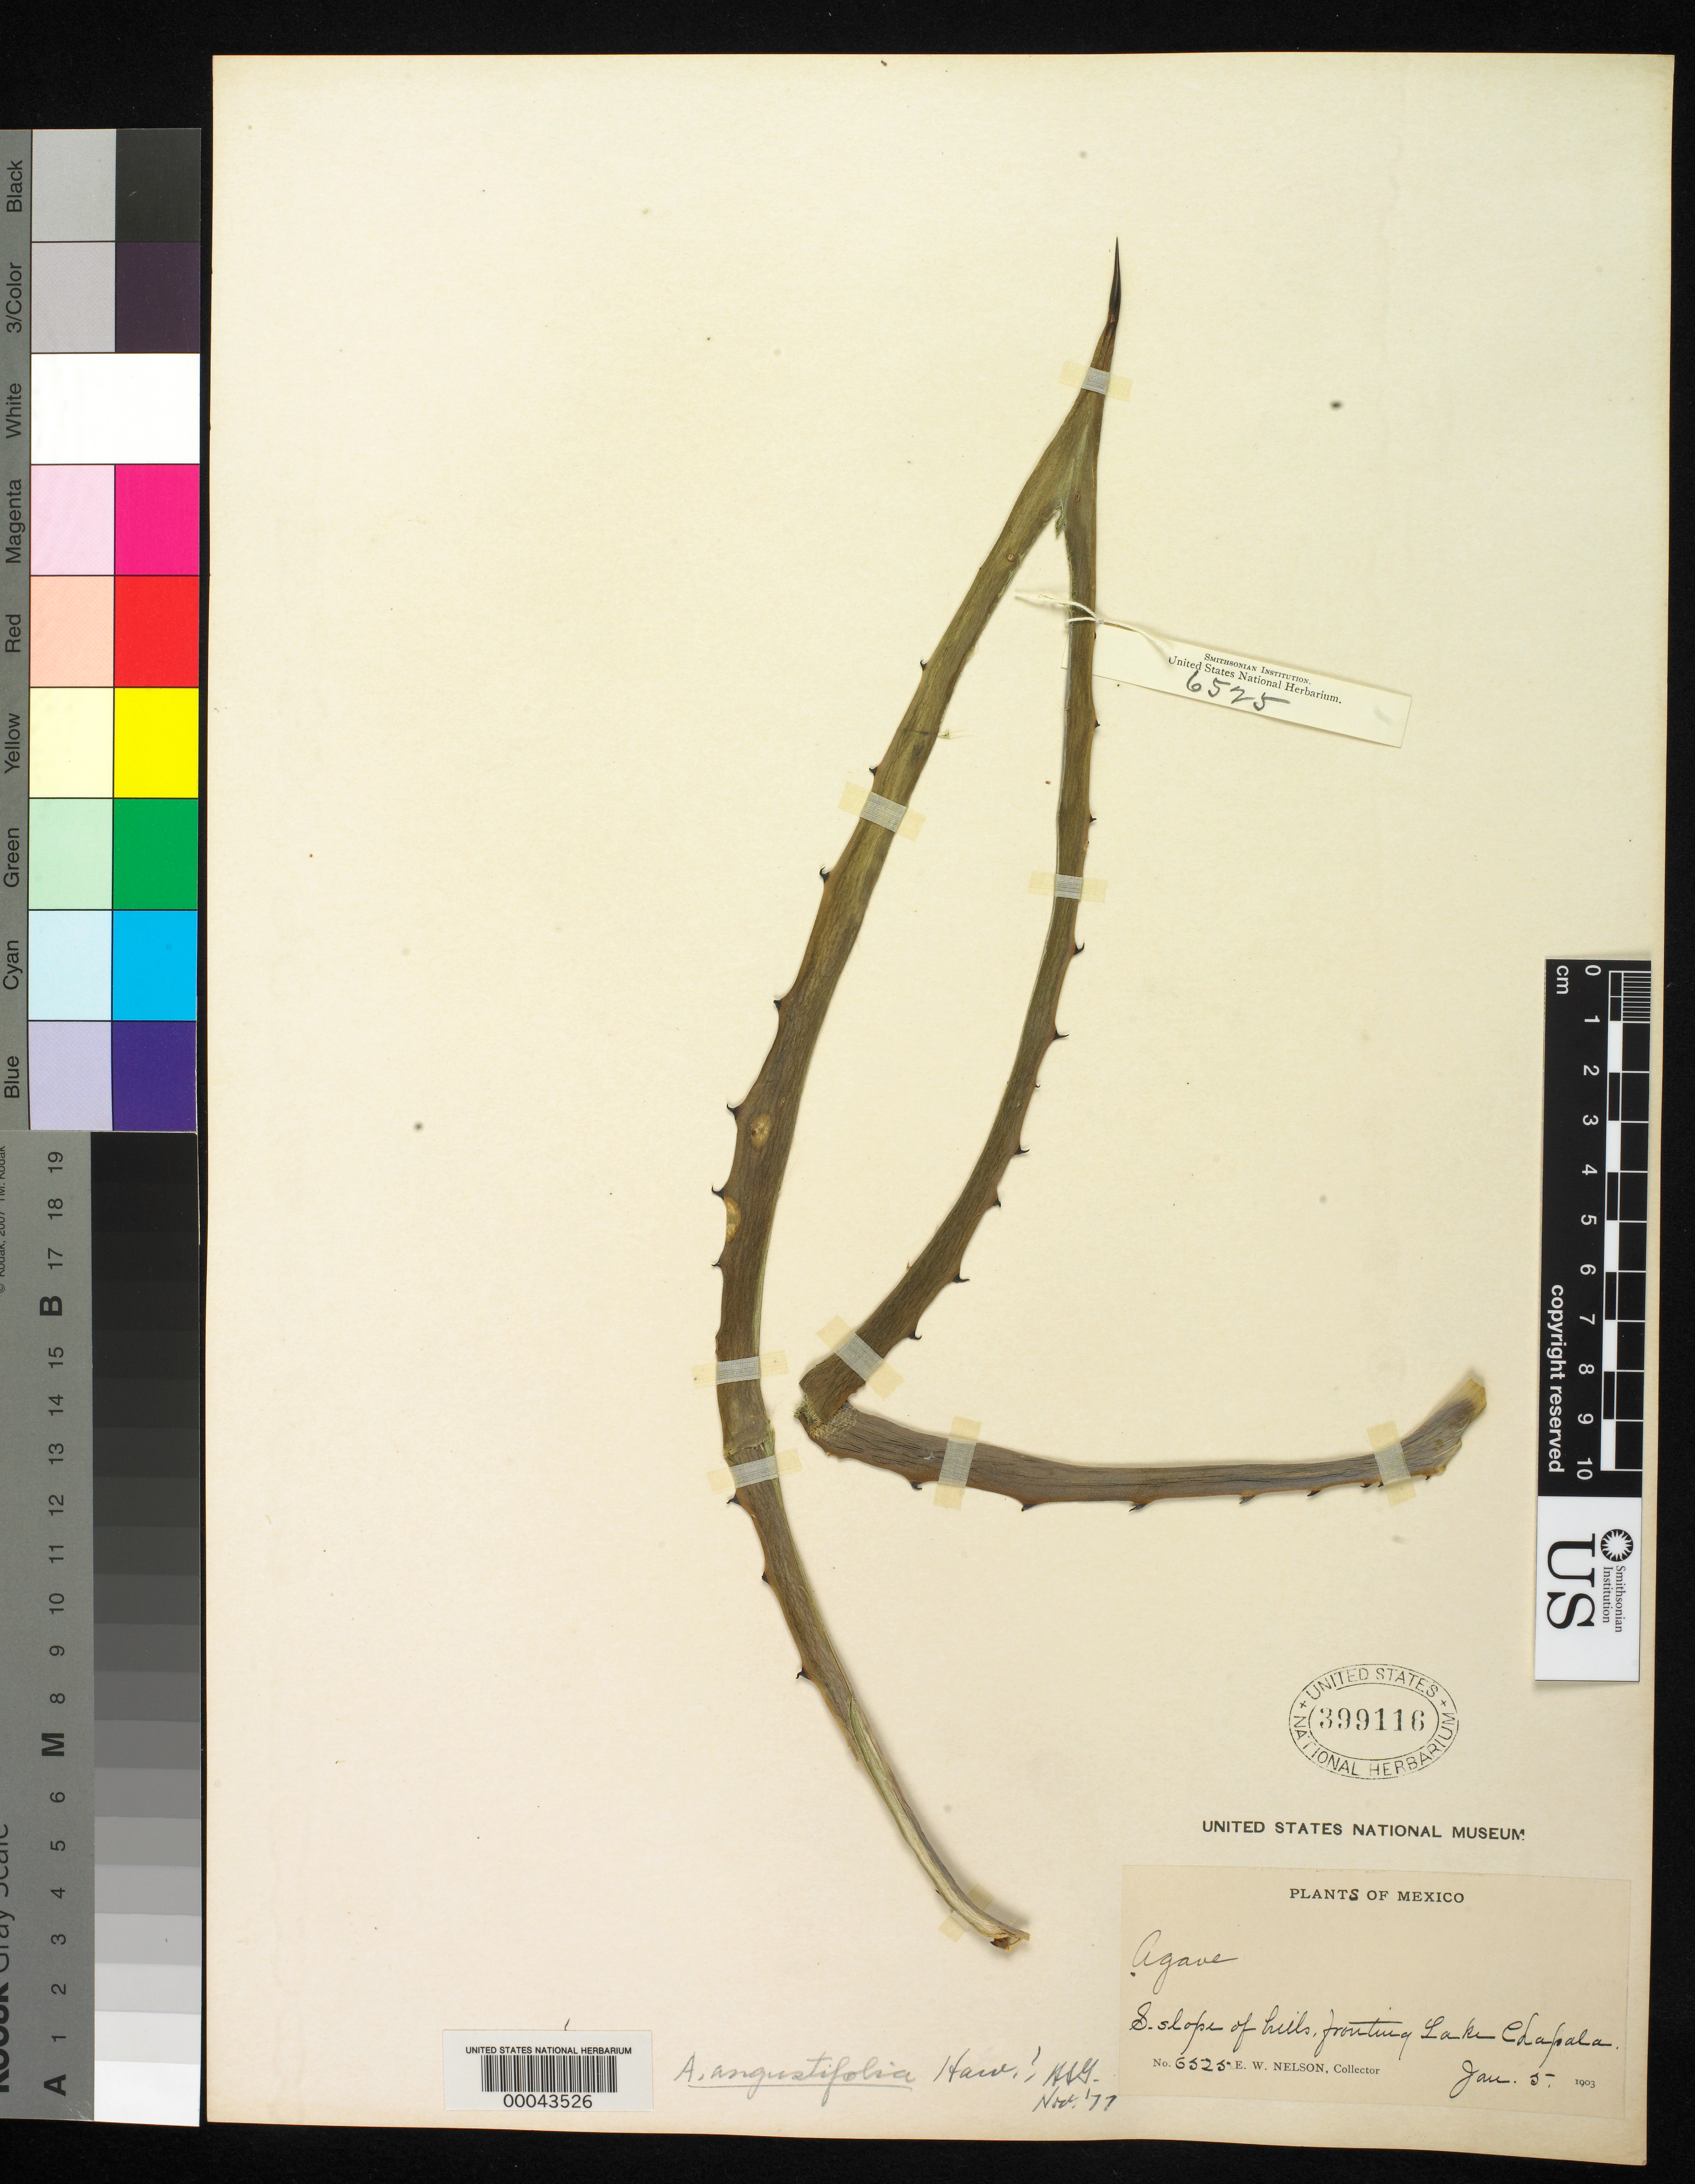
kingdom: Plantae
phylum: Tracheophyta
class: Liliopsida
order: Asparagales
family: Asparagaceae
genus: Agave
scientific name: Agave angustifolia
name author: Haw.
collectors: E. W. Nelson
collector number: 6525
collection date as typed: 05 Jan 1903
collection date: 1903-01-05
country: Mexico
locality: S slope of hills, fronting lake chapala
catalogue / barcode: US 399116